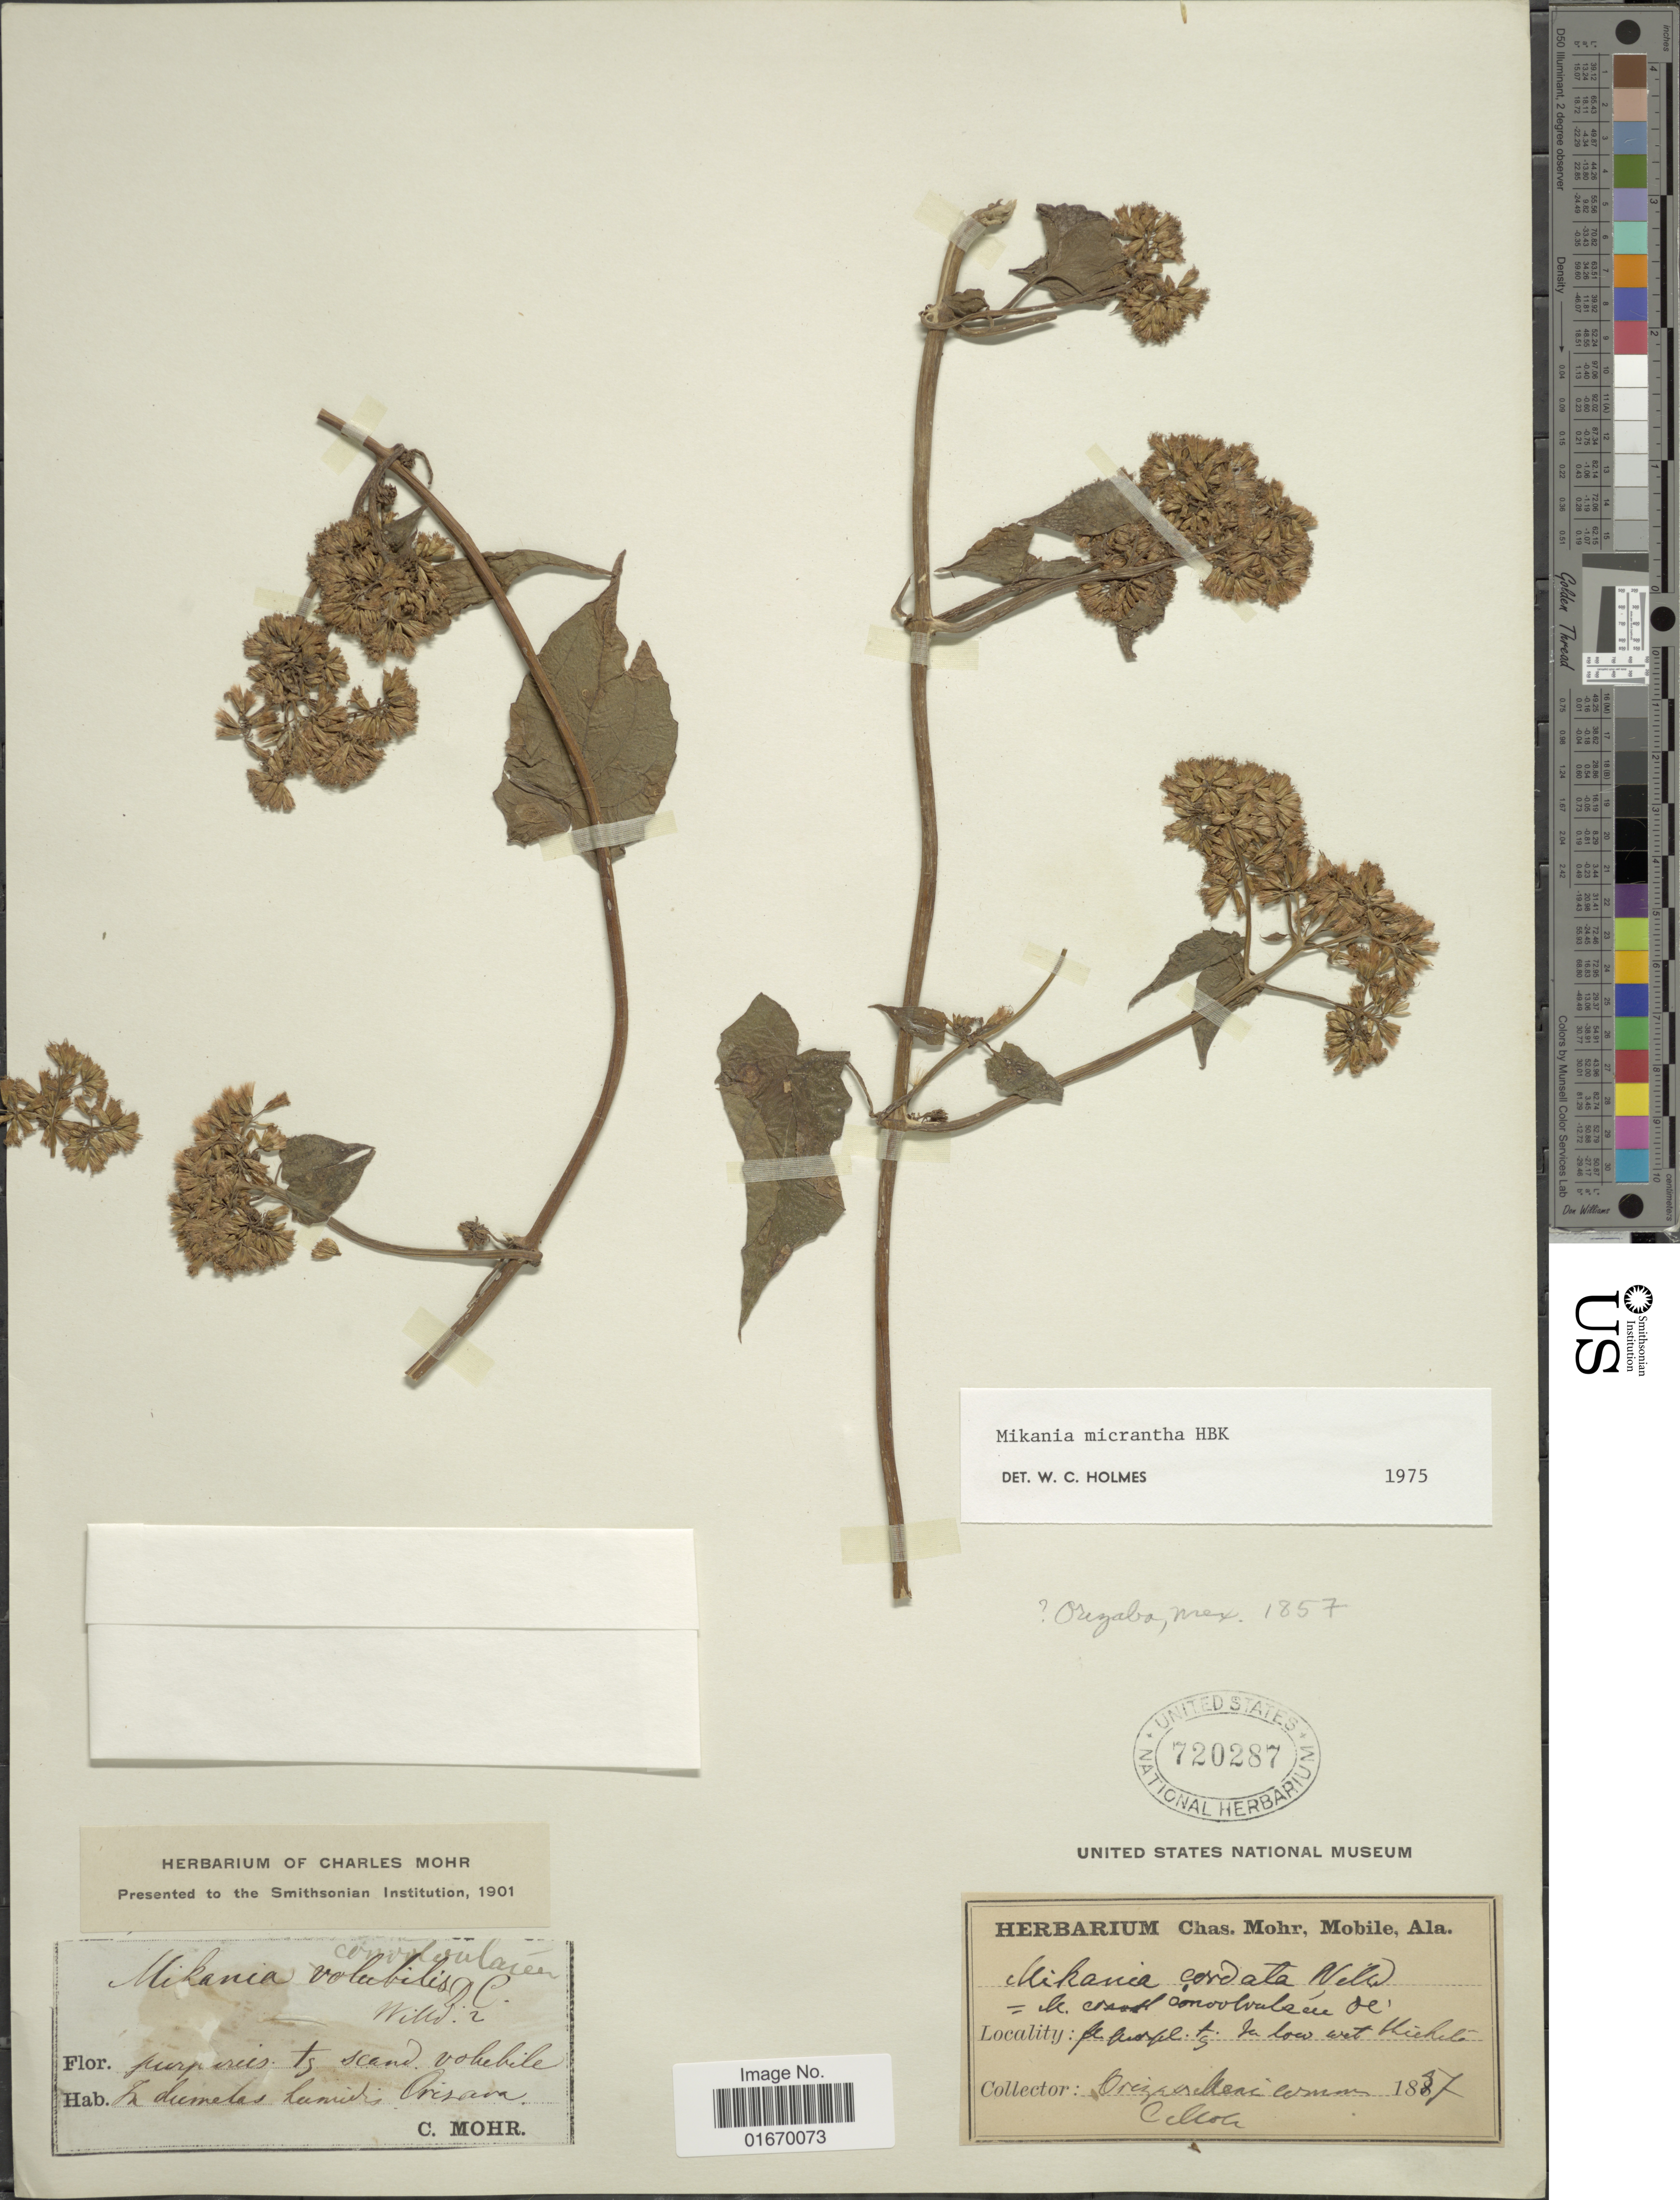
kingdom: Plantae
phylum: Tracheophyta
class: Magnoliopsida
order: Asterales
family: Asteraceae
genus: Mikania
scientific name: Mikania micrantha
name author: Kunth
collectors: C. T. Mohr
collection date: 1857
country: Mexico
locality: Orizava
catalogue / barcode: US 720287